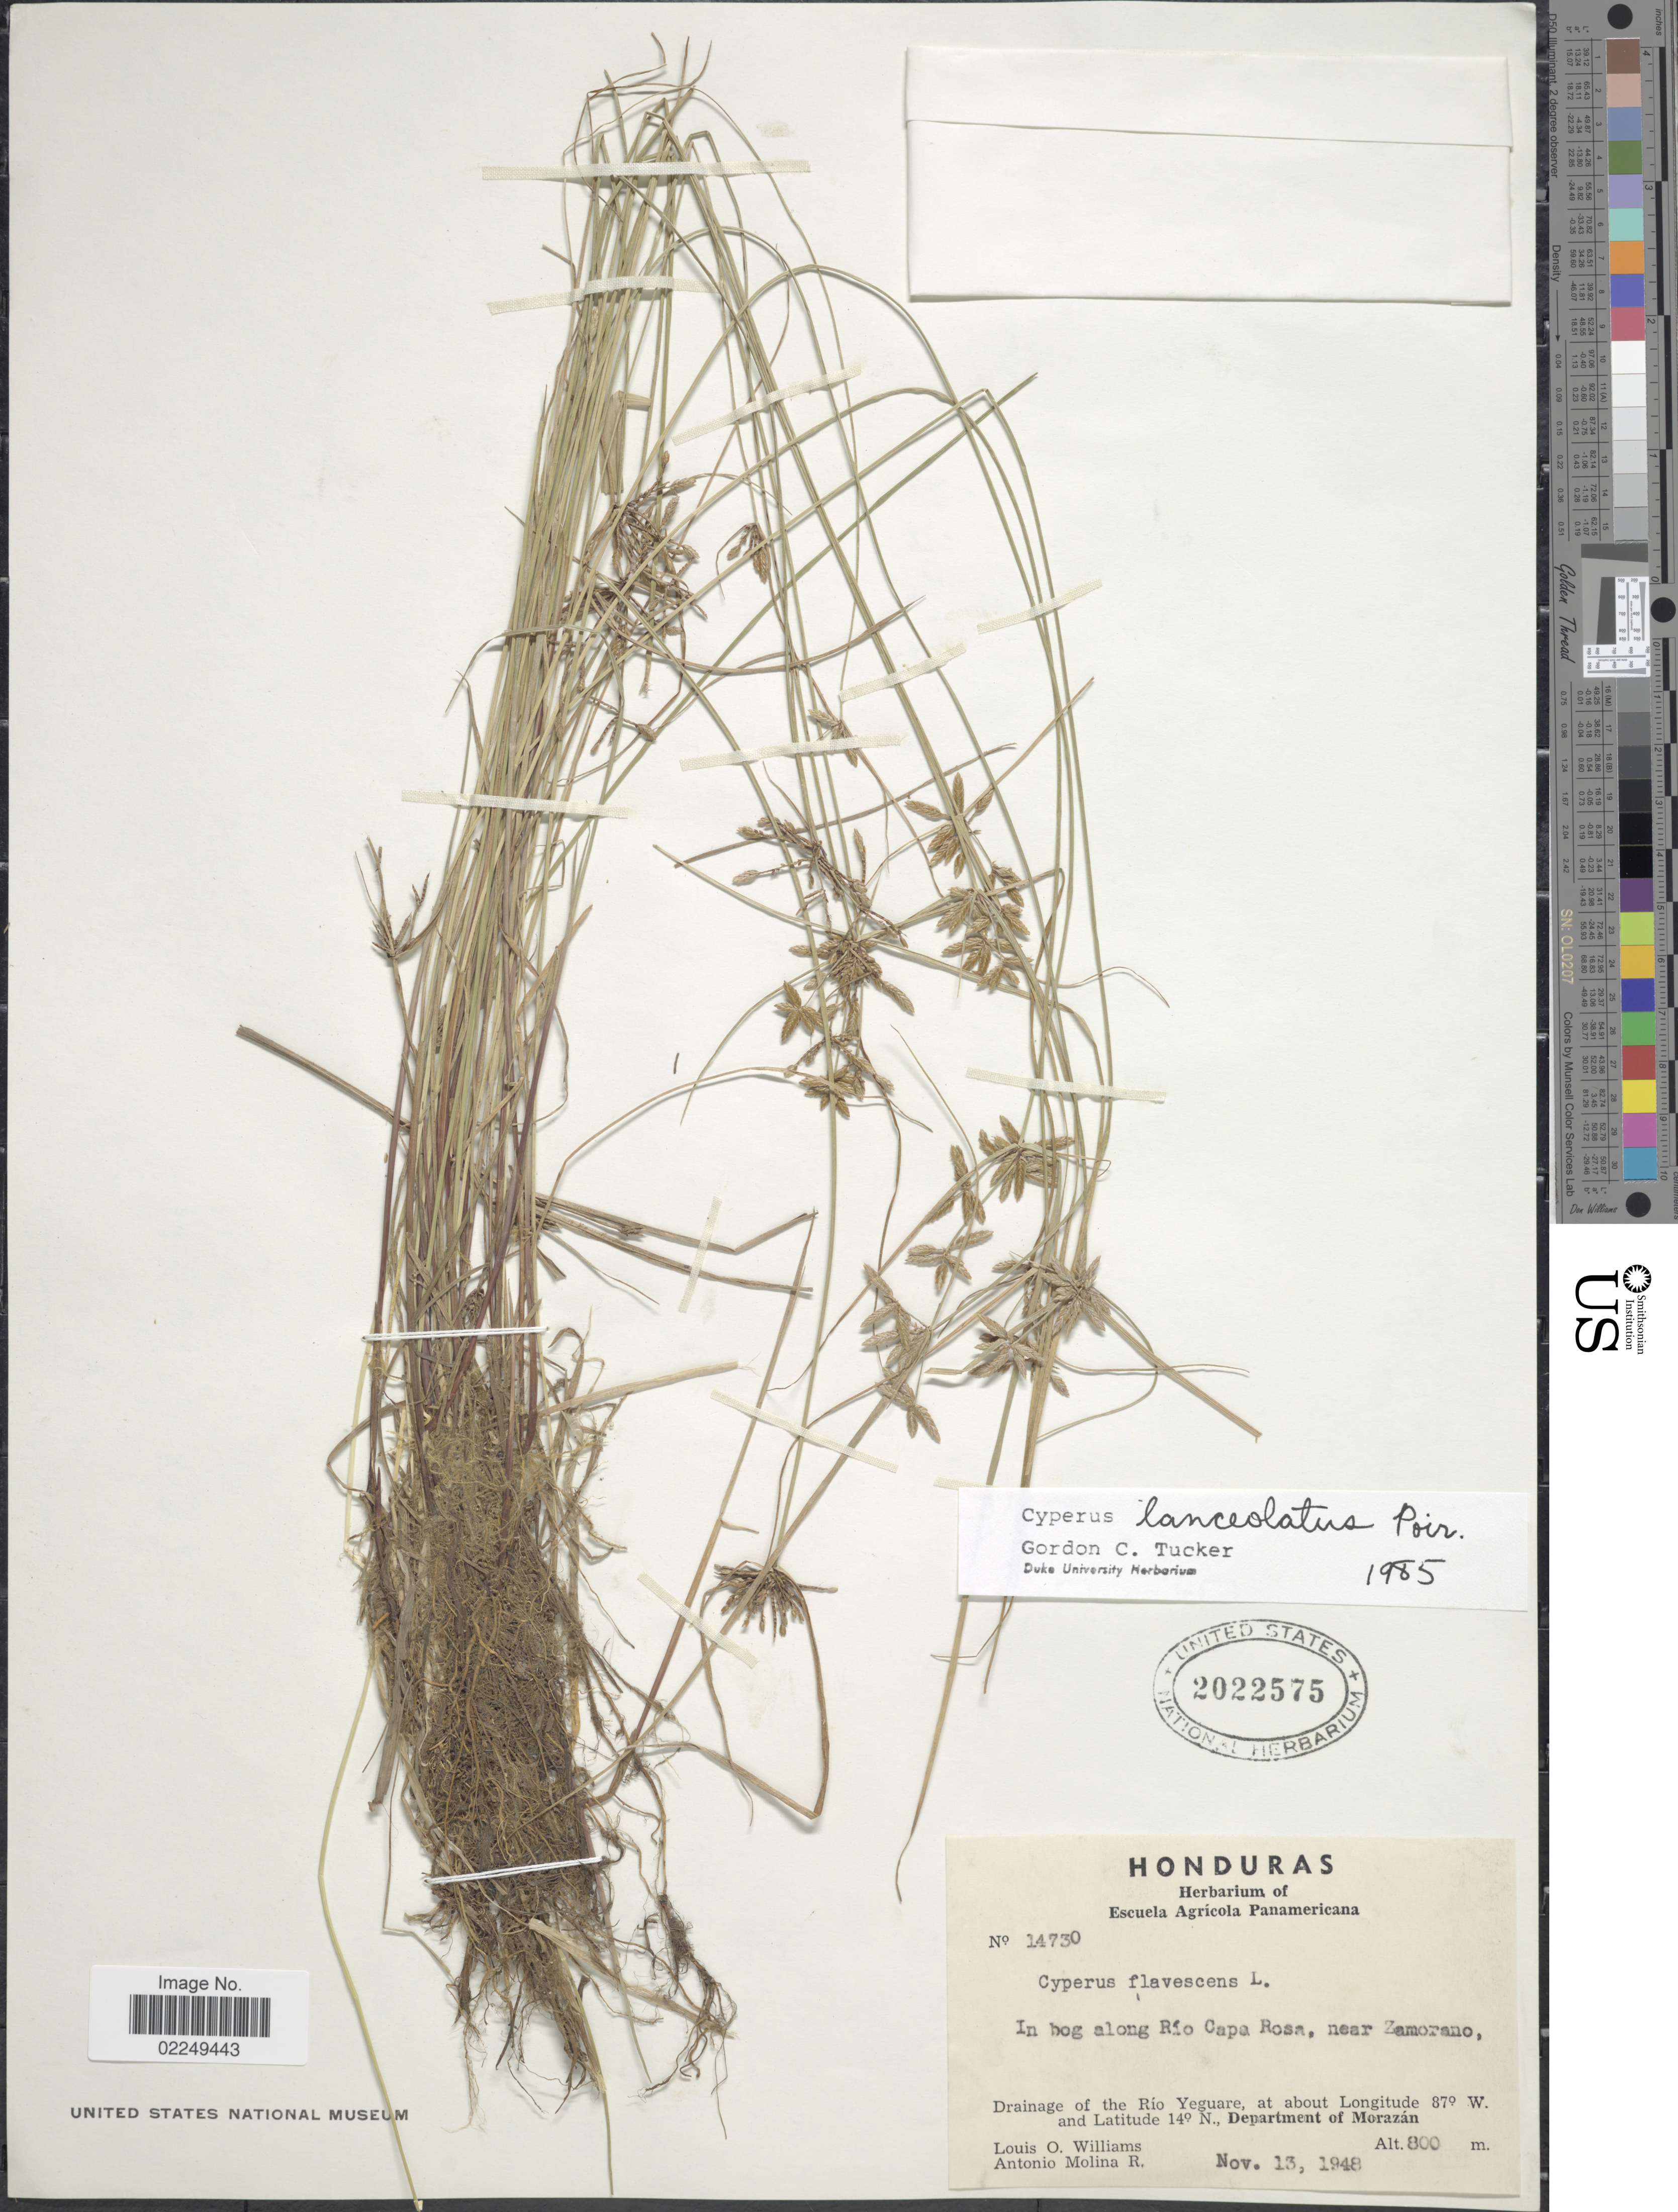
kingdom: Plantae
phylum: Tracheophyta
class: Liliopsida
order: Poales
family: Cyperaceae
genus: Cyperus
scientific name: Cyperus lanceolatus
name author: Poir.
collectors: L. O. Williams & A. Molina R.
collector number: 14730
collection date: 1948-11-13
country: Honduras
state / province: Fco. Morazán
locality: In bog along Rio Capa Rosa, near Zamorano, Drainage of the Rio Yeguare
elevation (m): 800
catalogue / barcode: US 2022575